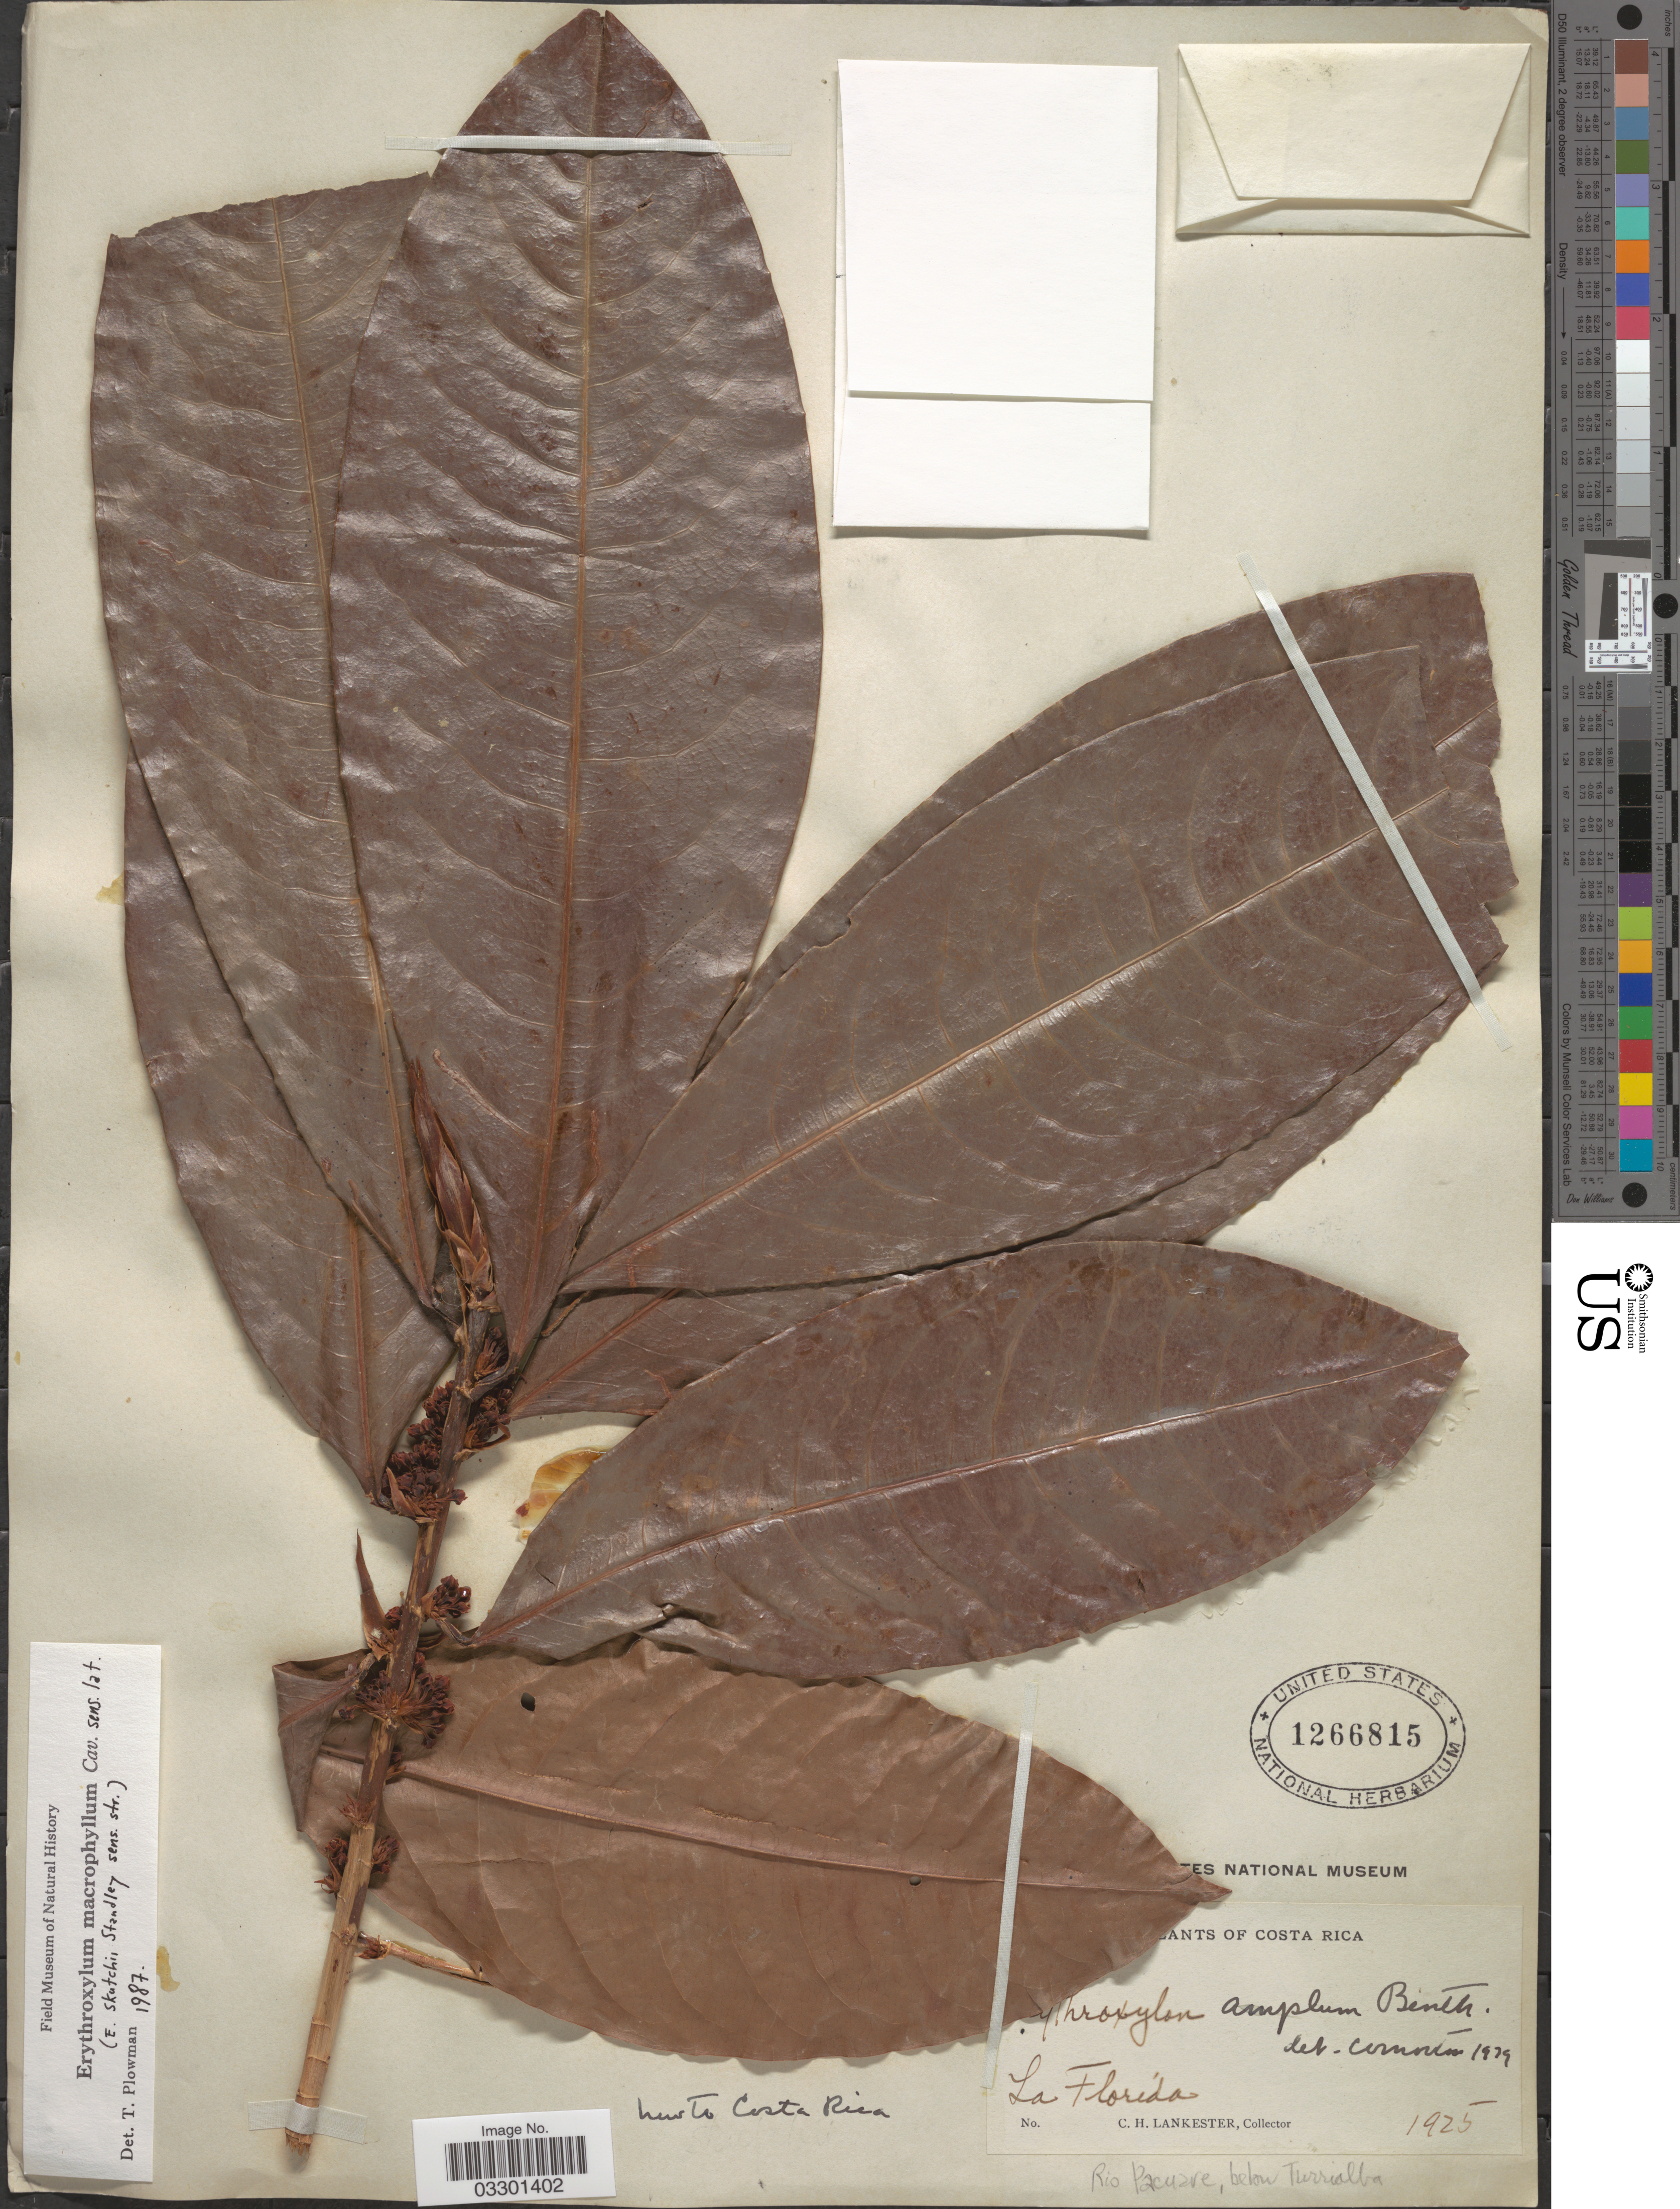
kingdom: Plantae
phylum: Tracheophyta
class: Magnoliopsida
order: Malpighiales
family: Erythroxylaceae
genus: Erythroxylum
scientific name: Erythroxylum macrophyllum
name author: Cav.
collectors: C. H. Lankester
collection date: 1925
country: Costa Rica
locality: La Florida. Rio Pacuzre, below Turrialba.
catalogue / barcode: US 1266815